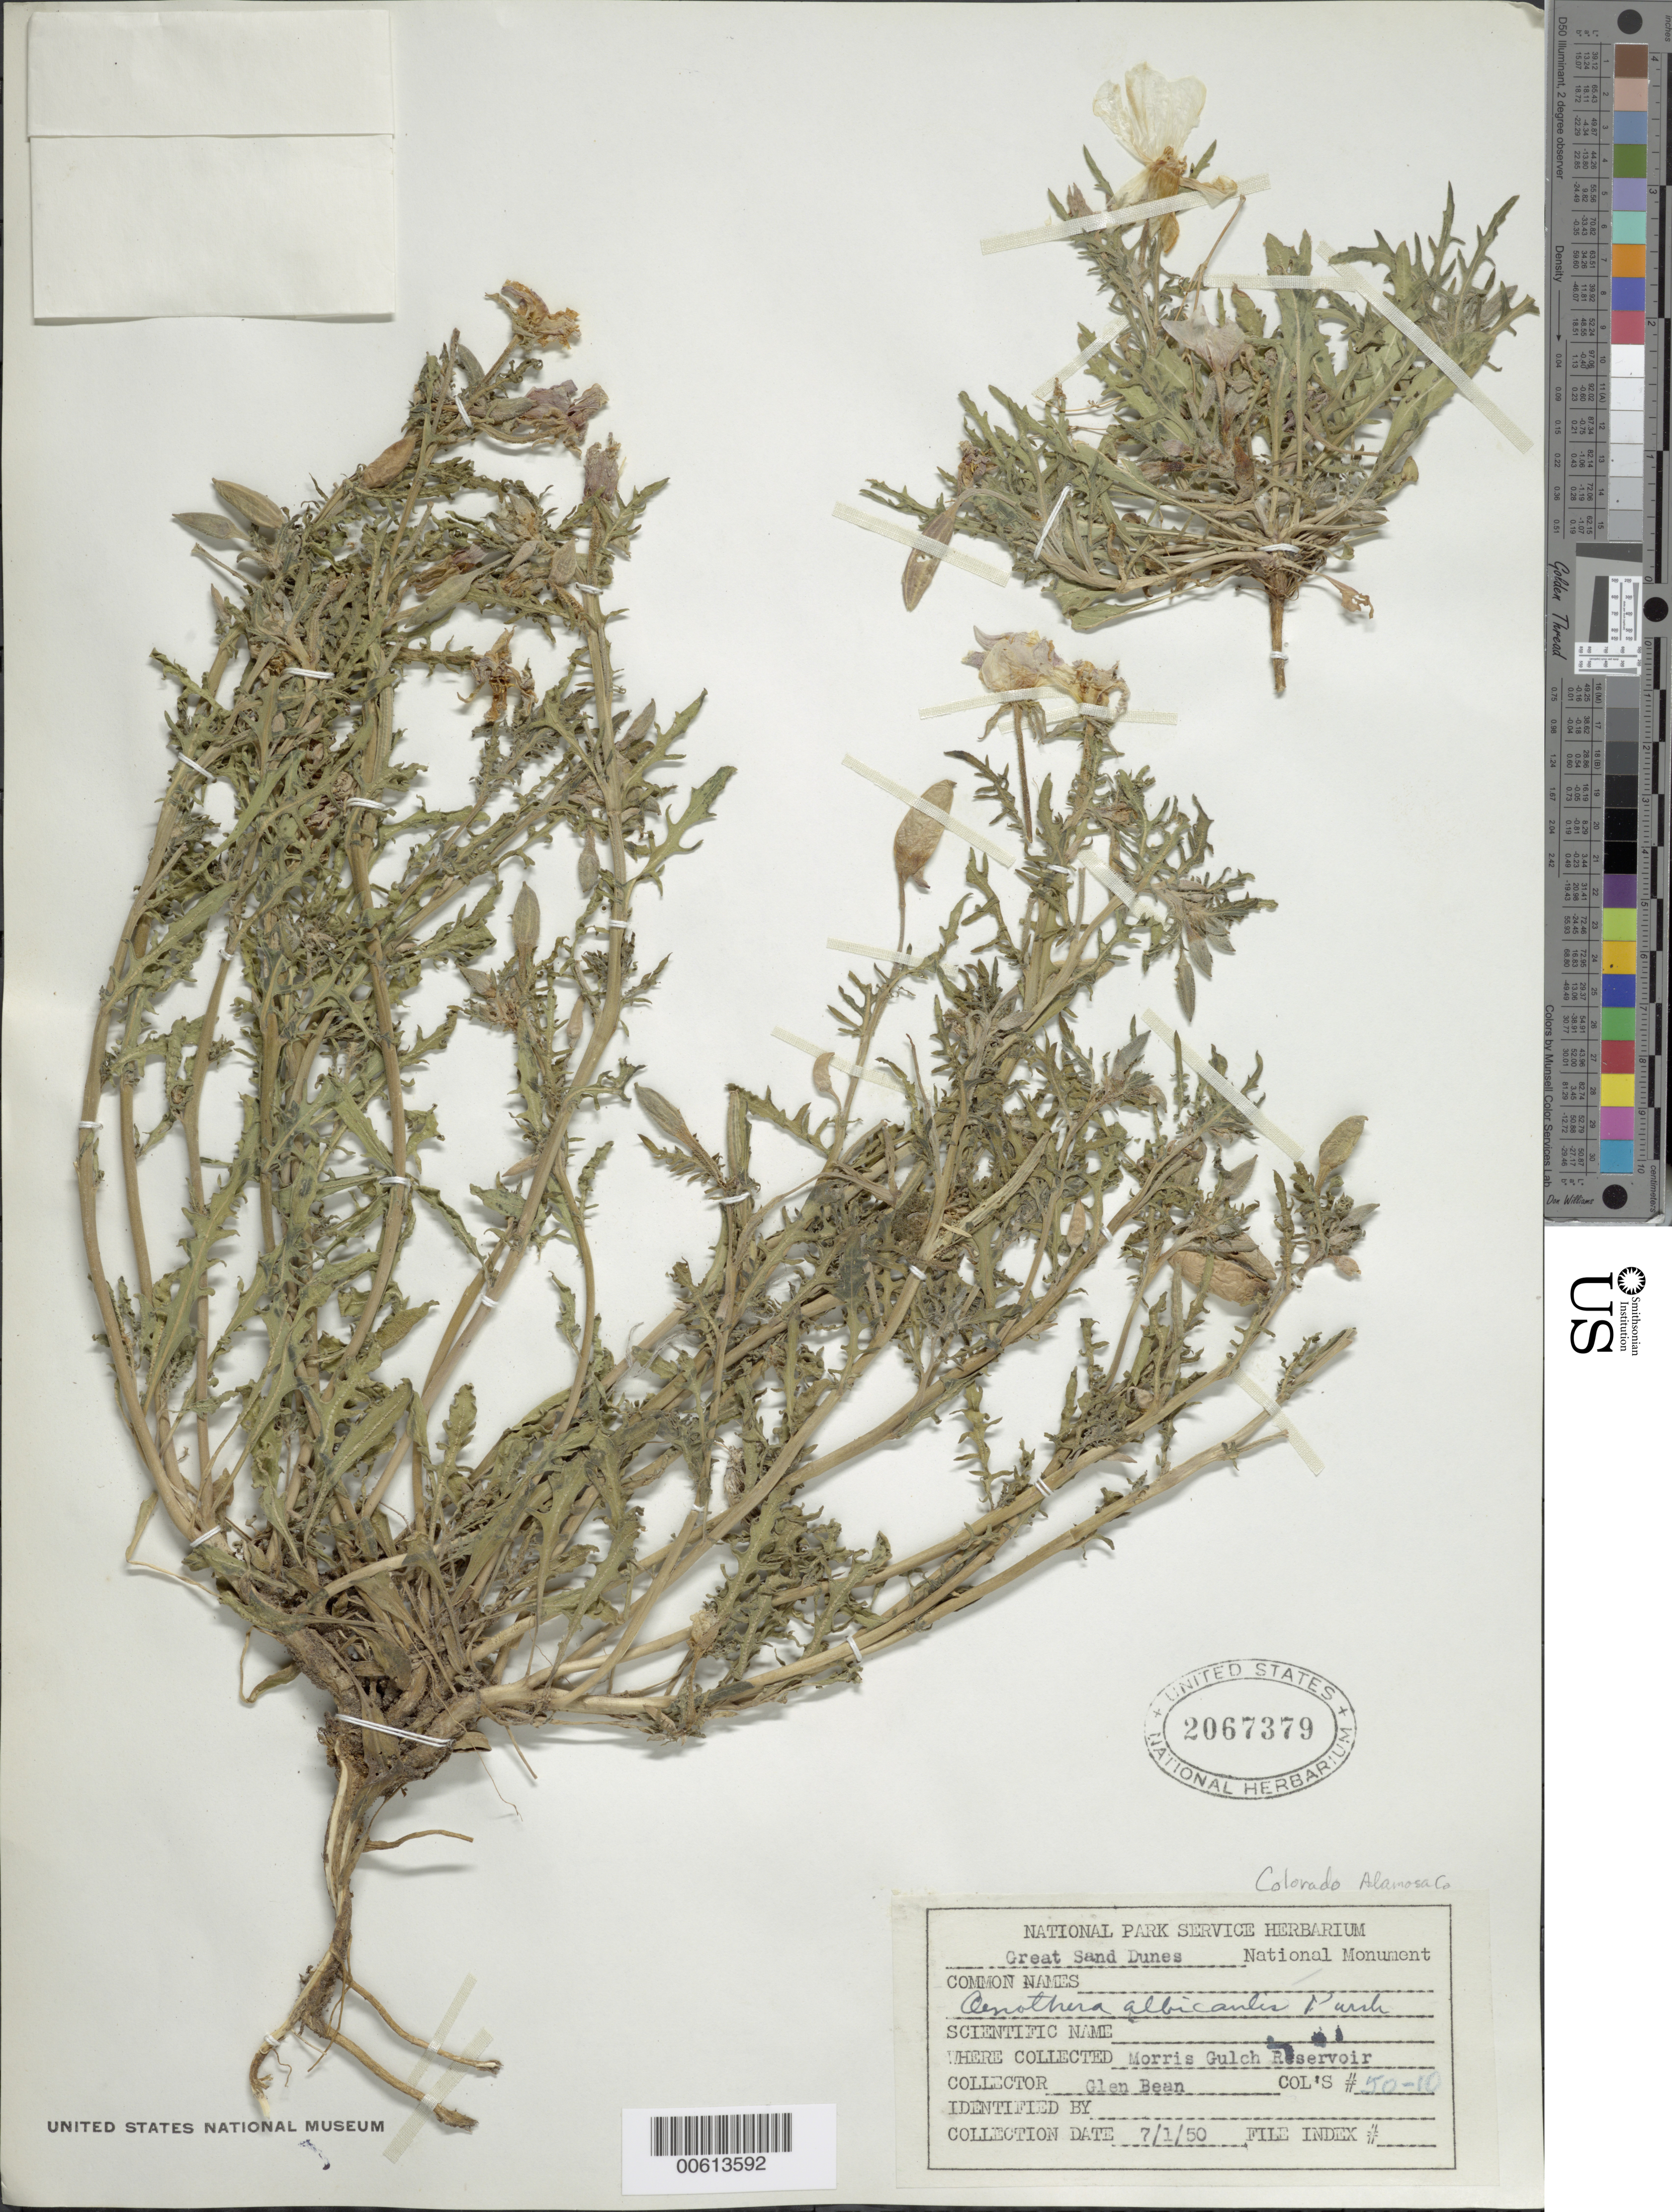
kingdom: Plantae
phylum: Tracheophyta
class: Magnoliopsida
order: Myrtales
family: Onagraceae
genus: Oenothera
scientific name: Oenothera albicaulis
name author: Pursh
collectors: G. Bean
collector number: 50-10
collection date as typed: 01 Jul 1950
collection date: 1950-07-01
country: United States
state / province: Colorado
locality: Great Sand Dunes National Monument, Morris Gulch Reservoir.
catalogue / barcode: US 2067379